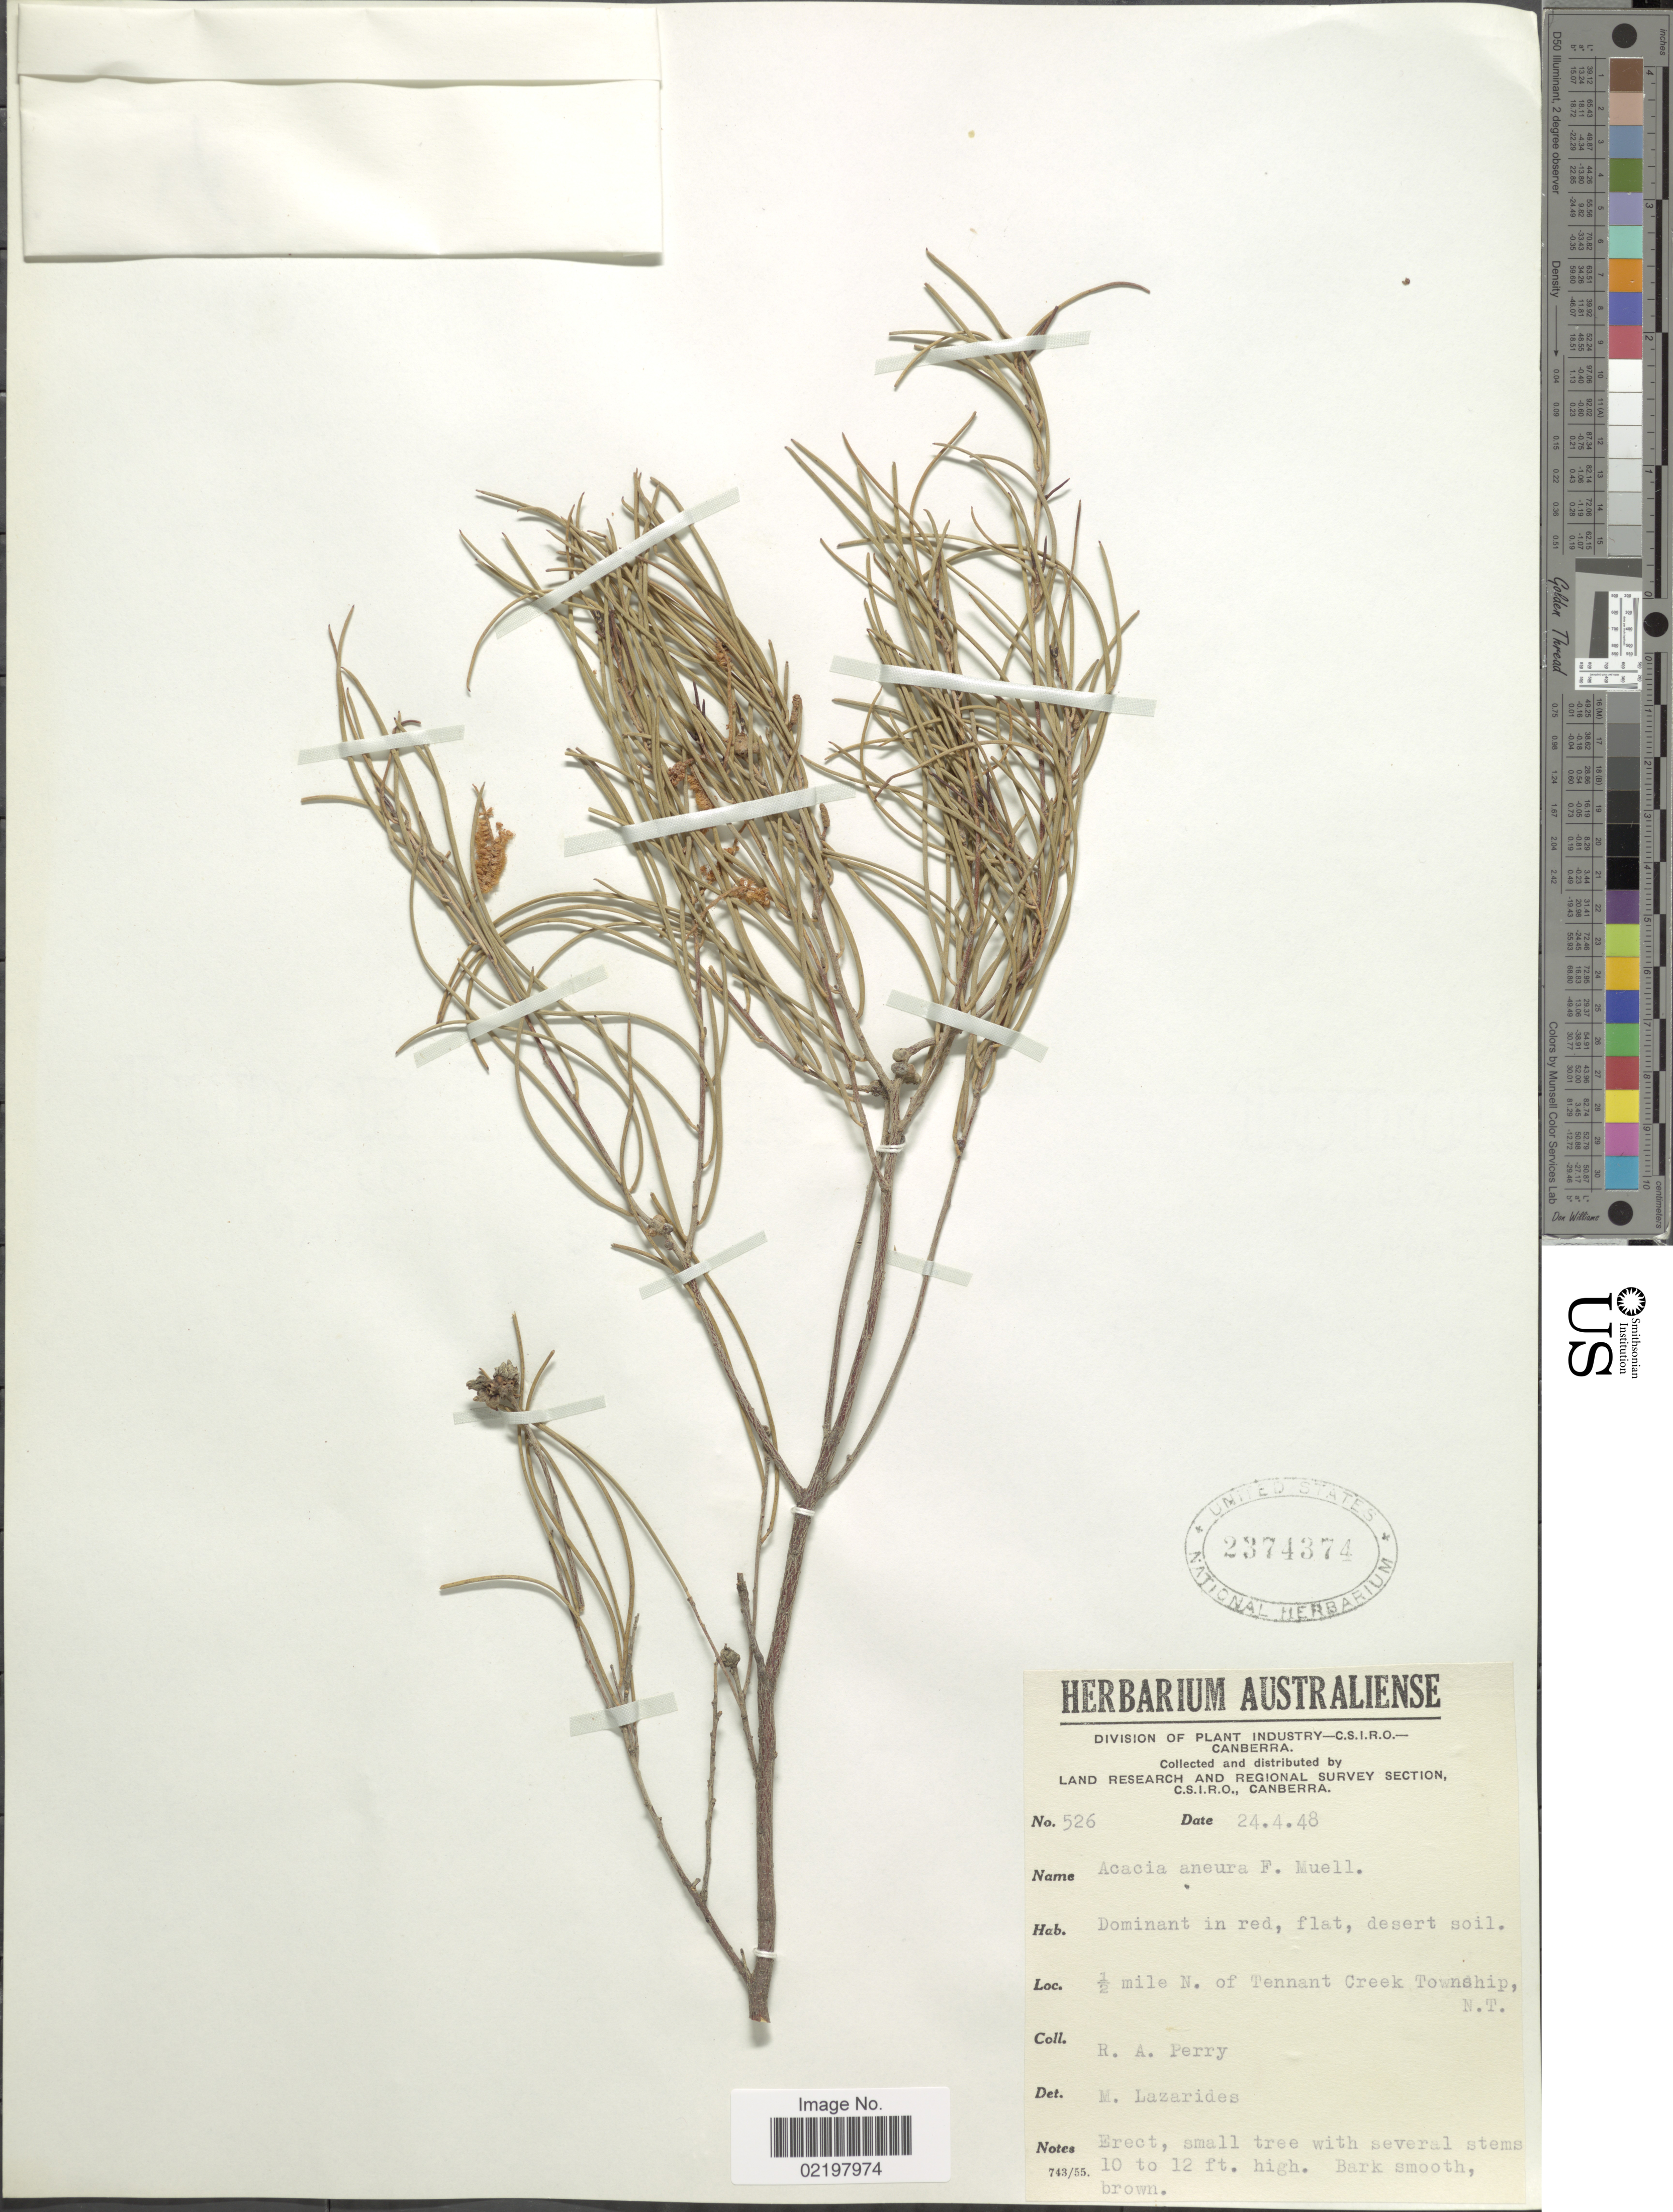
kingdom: Plantae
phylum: Tracheophyta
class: Magnoliopsida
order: Fabales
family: Fabaceae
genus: Acacia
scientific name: Acacia aneura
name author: F. Muell. ex Benth.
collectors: Perry, R. A.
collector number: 526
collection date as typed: Transcribed d/m/y: 24/4/48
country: Australia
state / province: Northern Territory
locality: ½ mile N. of Tennant Creek Township, N.T.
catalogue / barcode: US 2374374